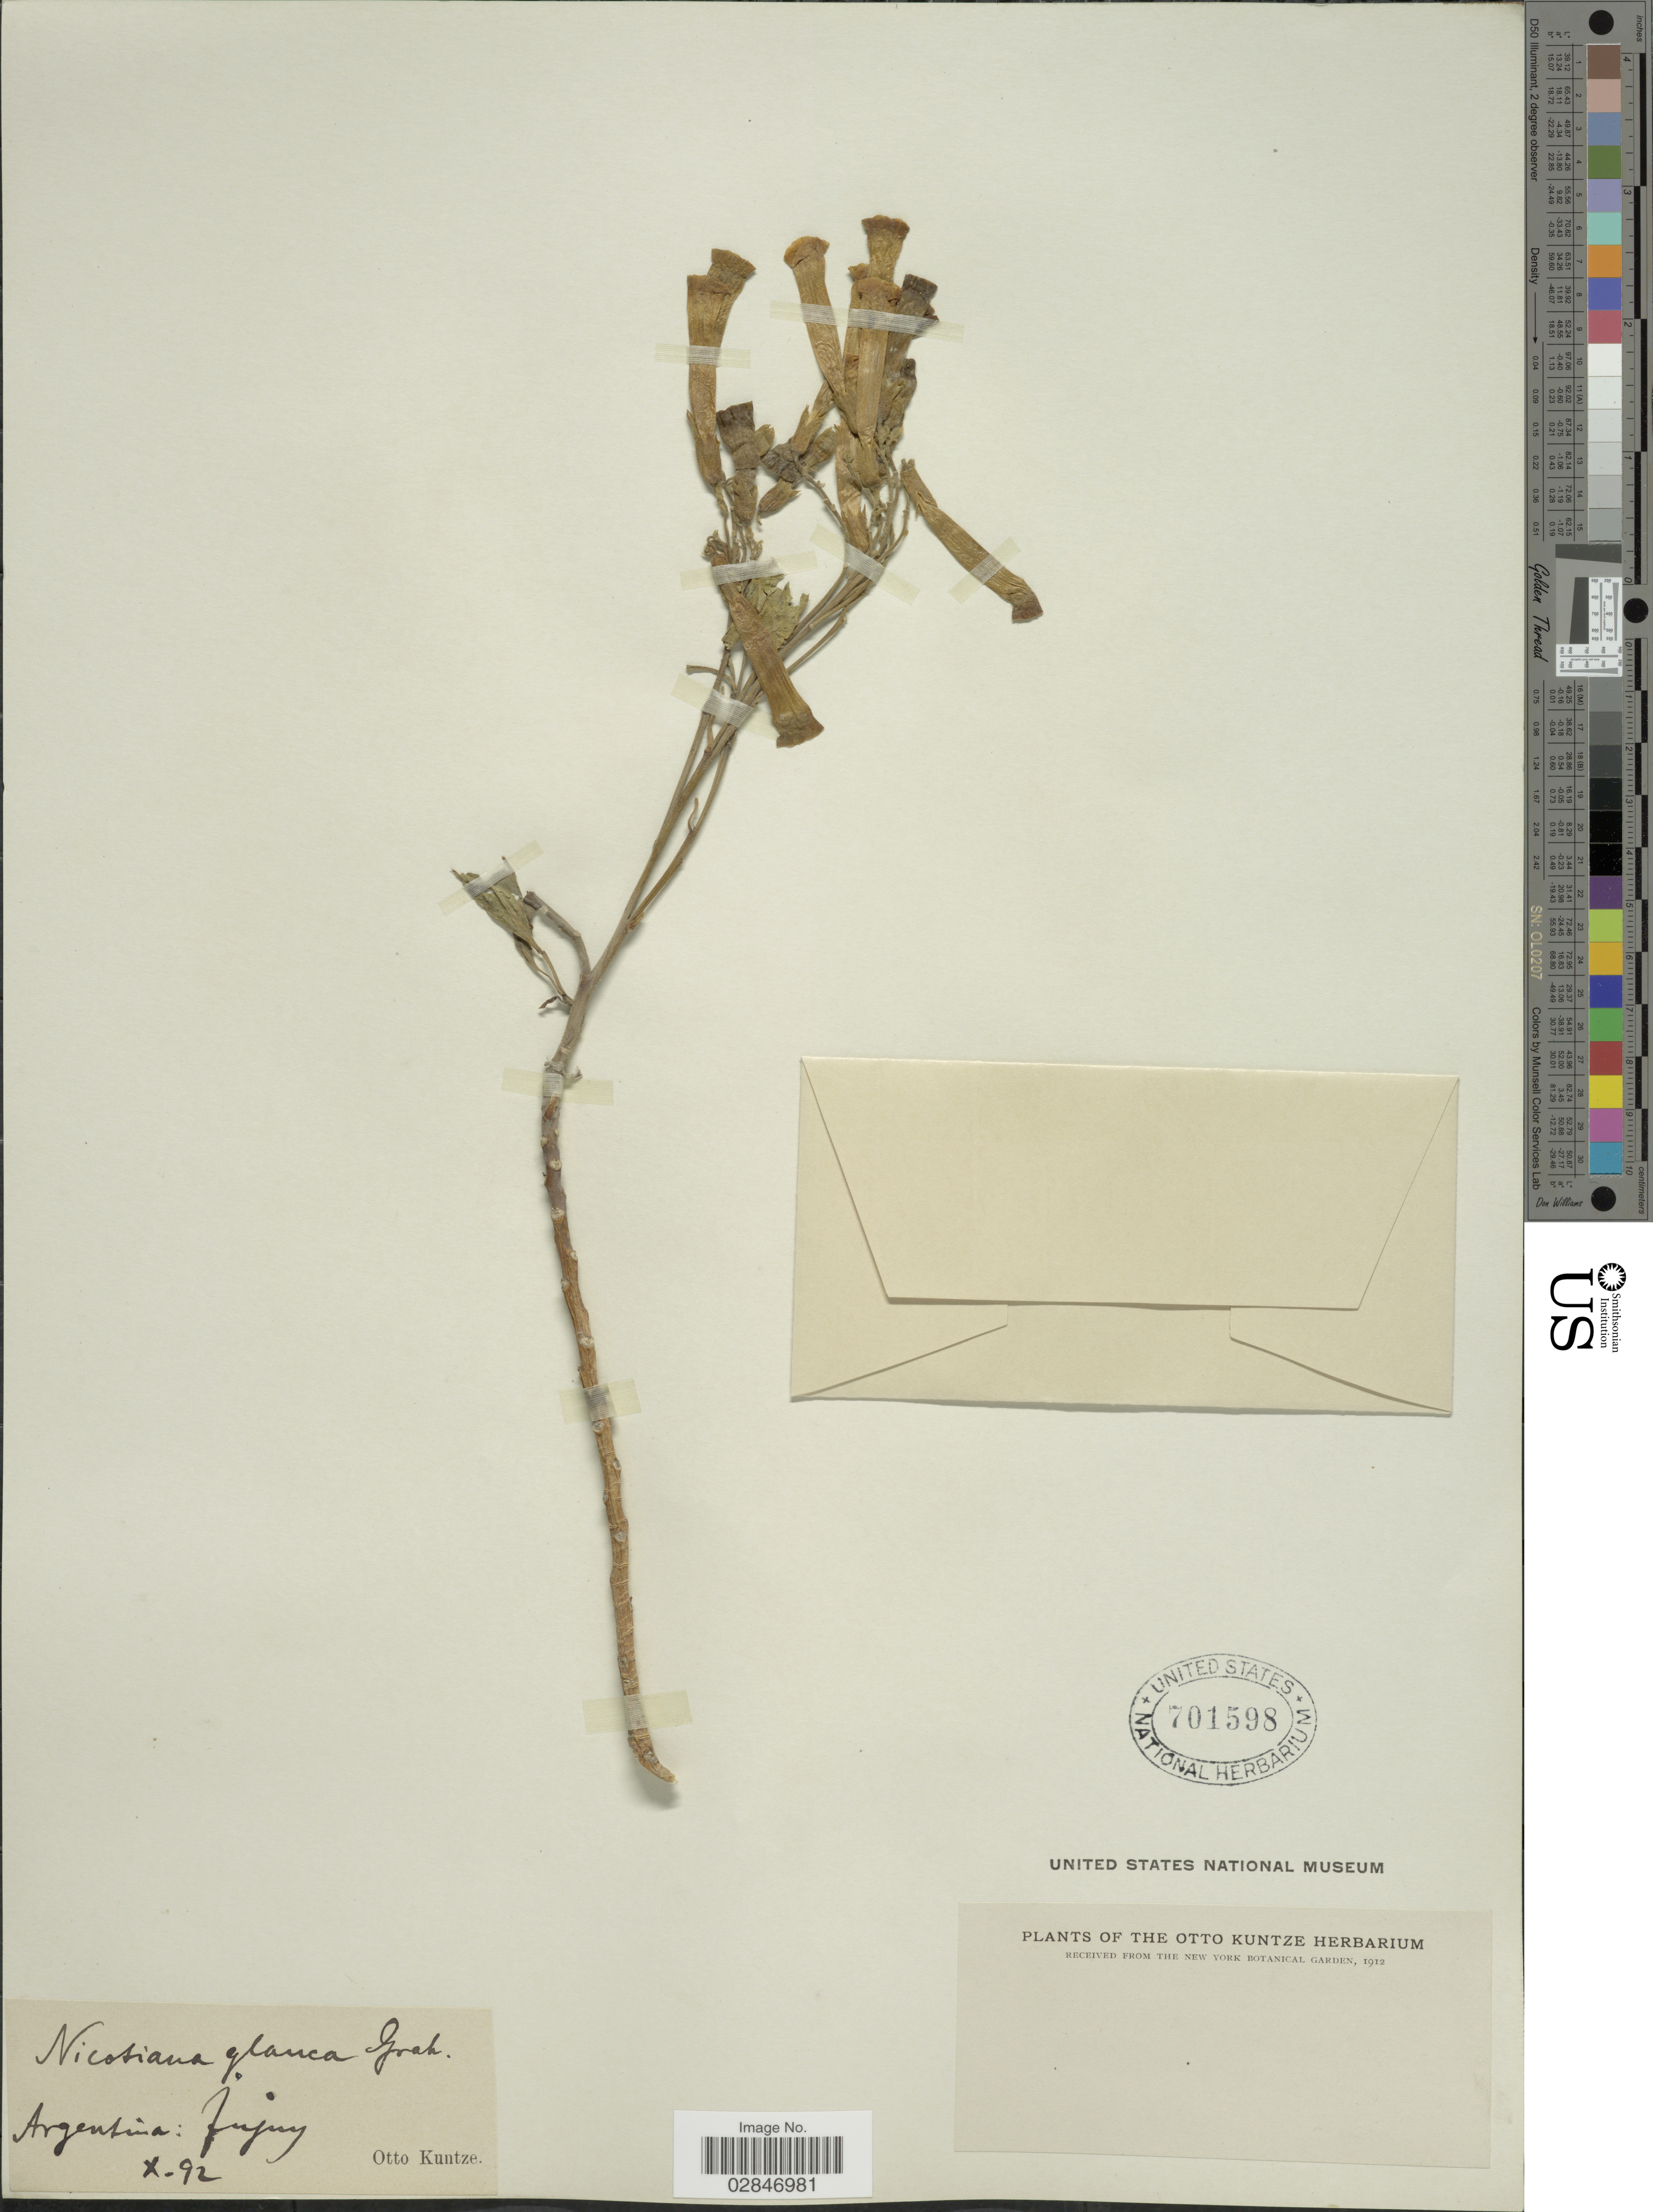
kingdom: Plantae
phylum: Tracheophyta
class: Magnoliopsida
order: Solanales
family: Solanaceae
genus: Nicotiana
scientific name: Nicotiana glauca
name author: Graham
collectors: C.E.O. Kuntze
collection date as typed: Transcribed d/m/y: /10/92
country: Argentina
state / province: Jujuy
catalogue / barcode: US 701598